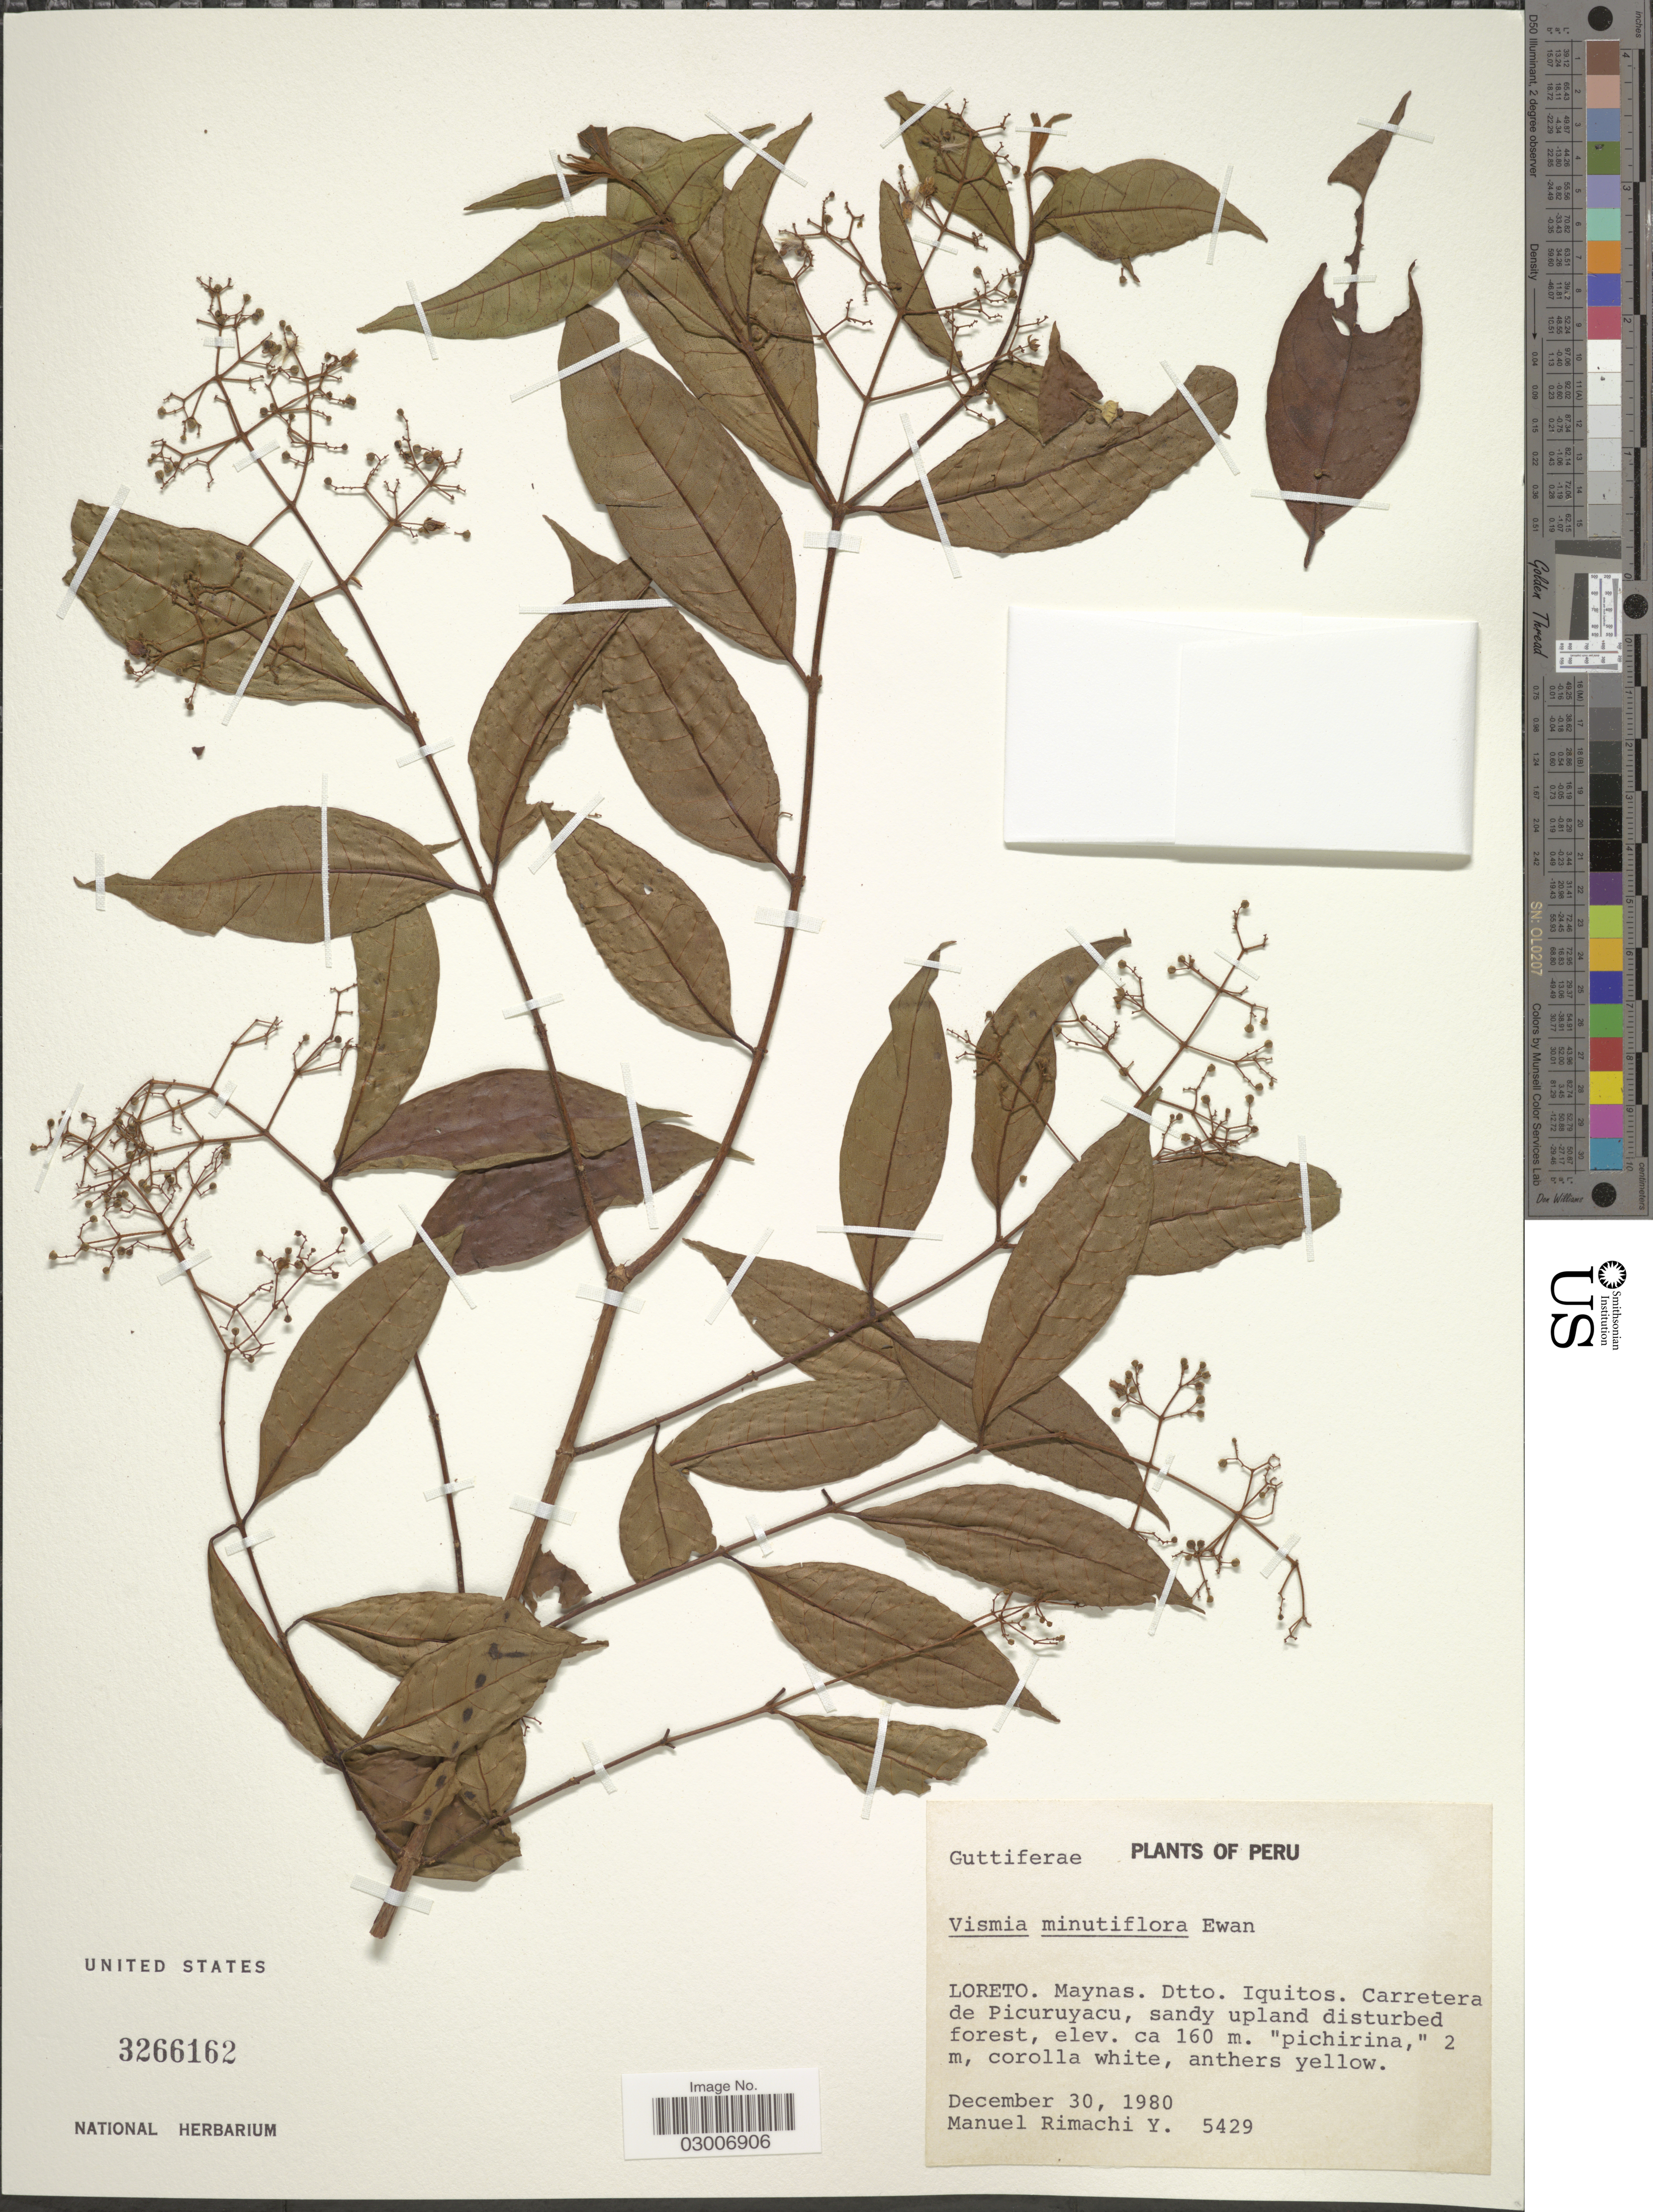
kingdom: Plantae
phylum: Tracheophyta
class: Magnoliopsida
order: Malpighiales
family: Hypericaceae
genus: Vismia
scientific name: Vismia minutiflora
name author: Ewan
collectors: M. Rimachi Y.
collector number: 5429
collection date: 1980-12-30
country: Peru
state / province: Loreto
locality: Loreto. Maynas. Dtto. Iquitos. Carretera de Picuruyacu.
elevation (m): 160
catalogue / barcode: US 3266162